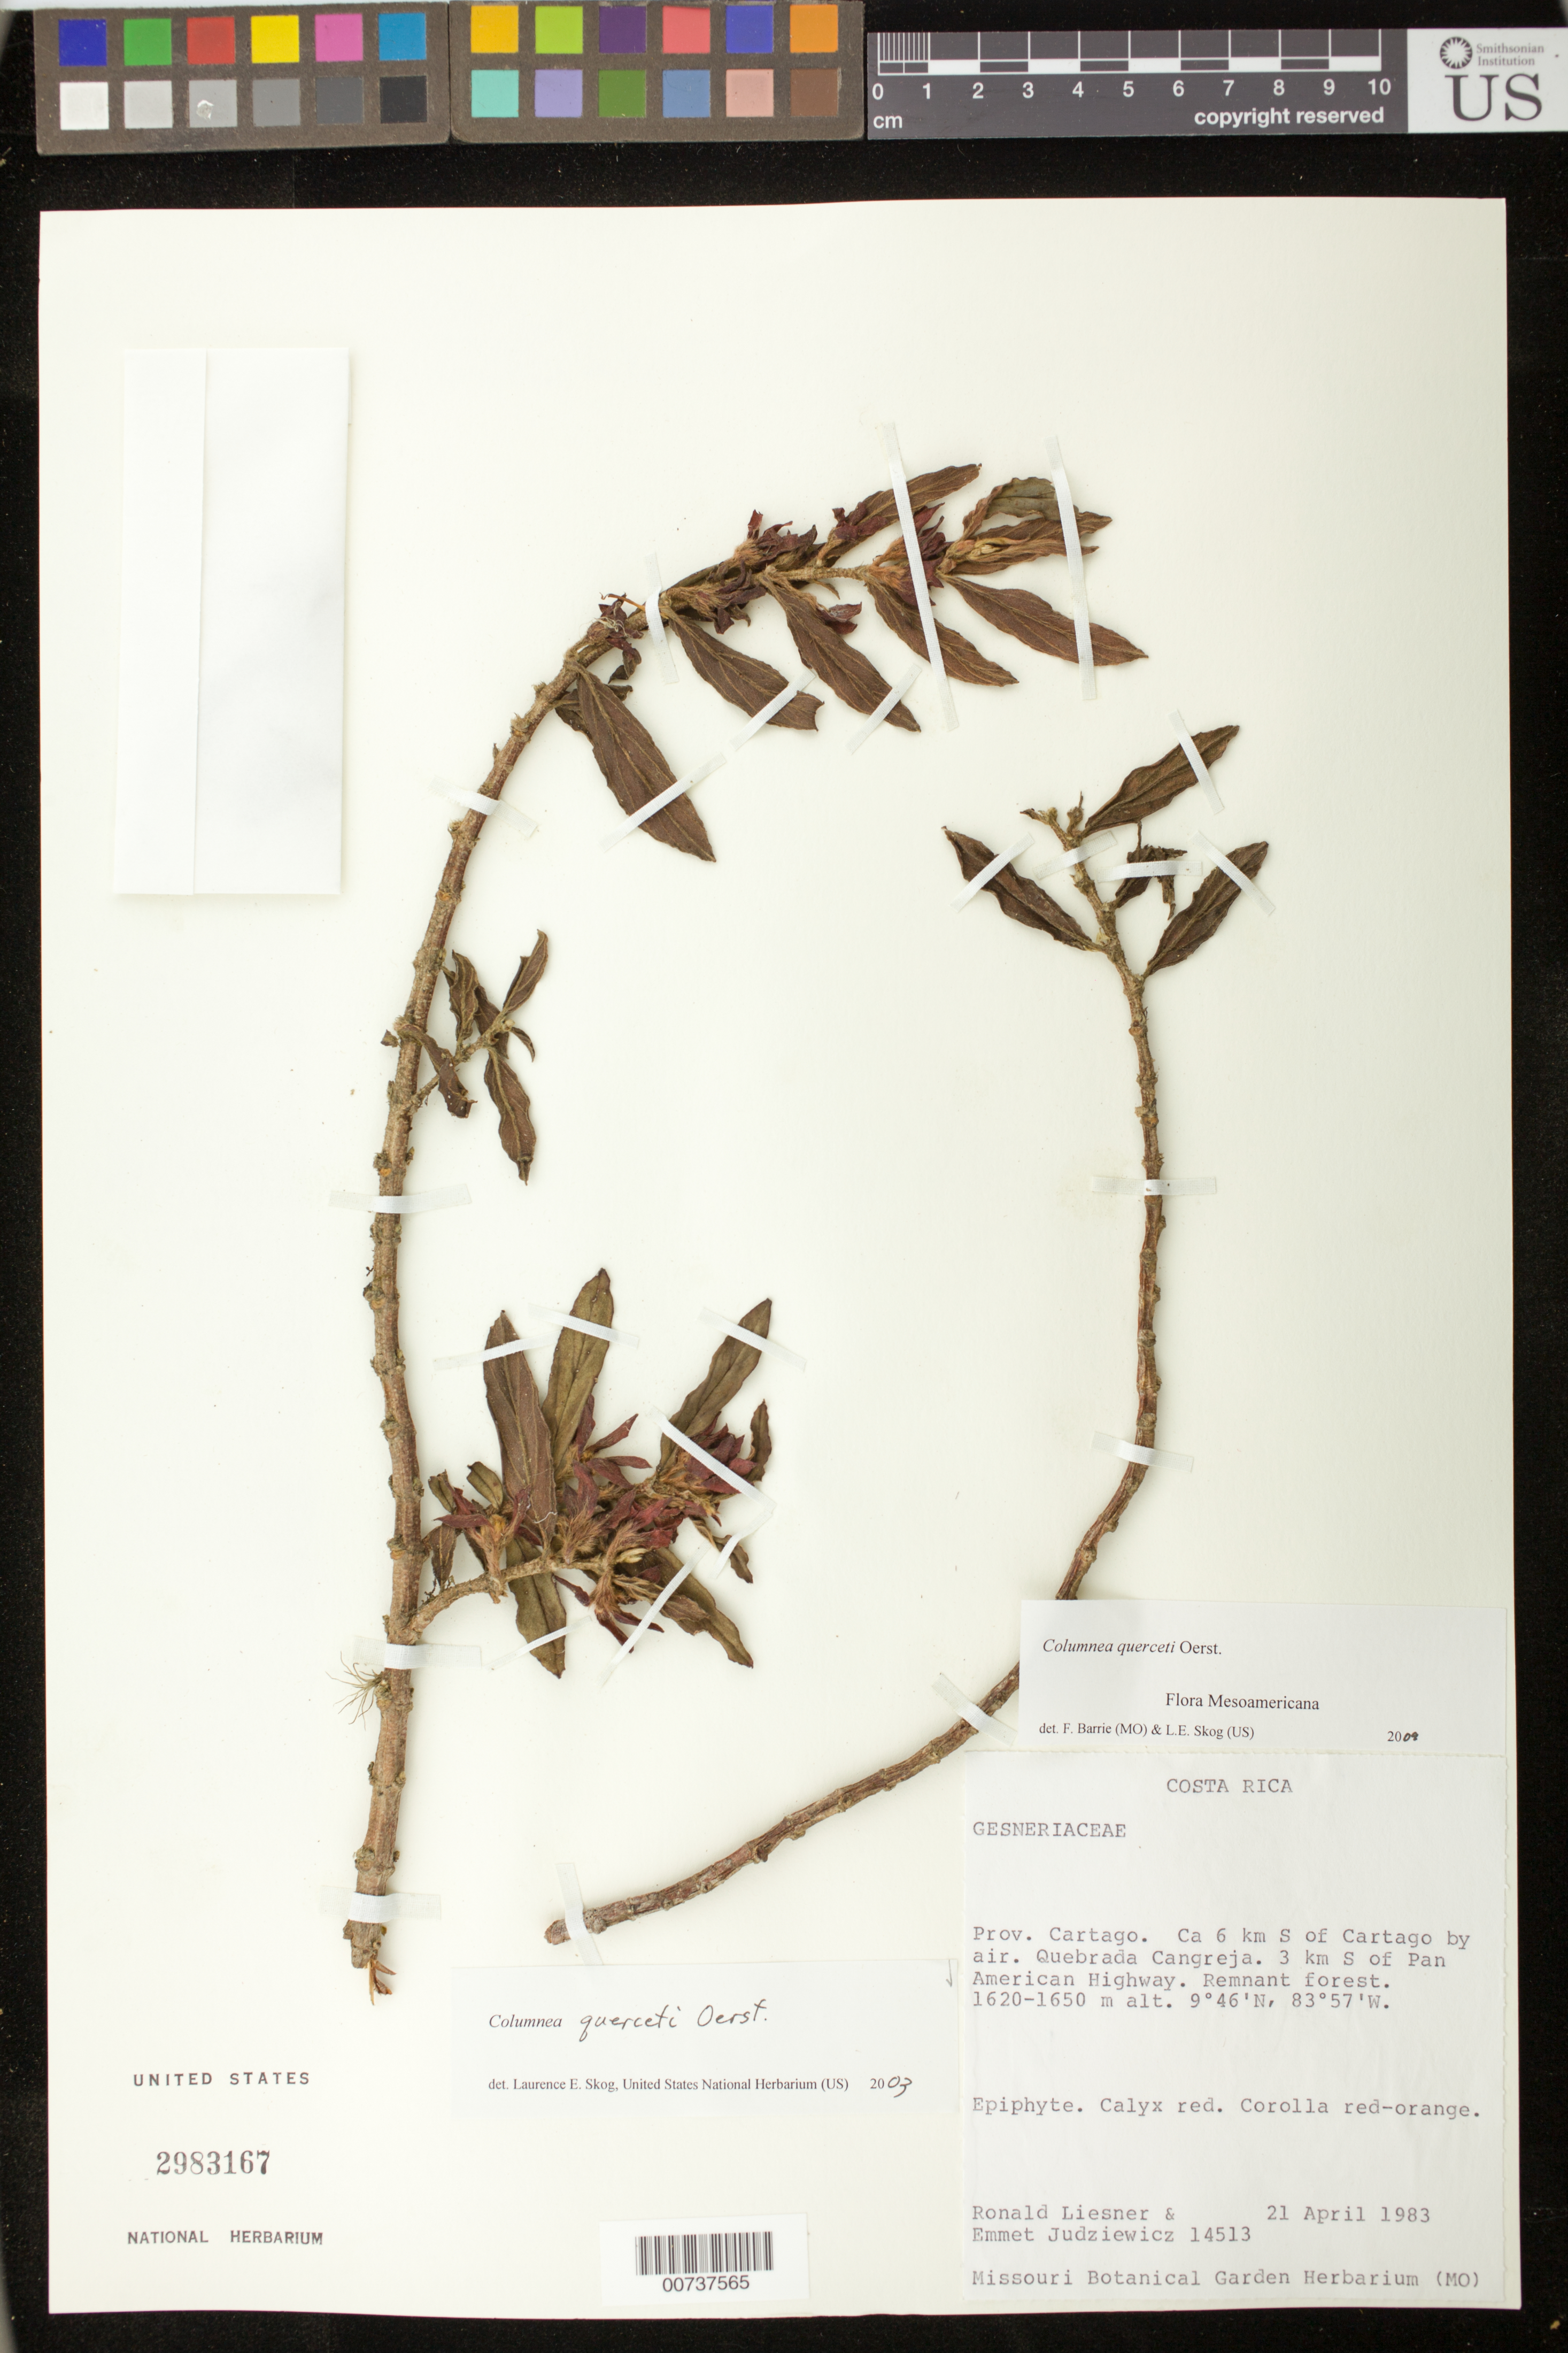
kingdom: Plantae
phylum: Tracheophyta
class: Magnoliopsida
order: Lamiales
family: Gesneriaceae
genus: Columnea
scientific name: Columnea querceti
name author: Oerst.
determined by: Skog, Laurence E.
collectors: R. L. Liesner & E. J. Judziewicz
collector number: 14513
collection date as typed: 21 Apr 1983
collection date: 1983-04-21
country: Costa Rica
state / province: Cartago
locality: Ca. 6 km S of Cartago by air, Quebrada Cangreja, 3 km S of Pan American Highway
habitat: Remnant forest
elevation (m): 1620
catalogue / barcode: US 2983167